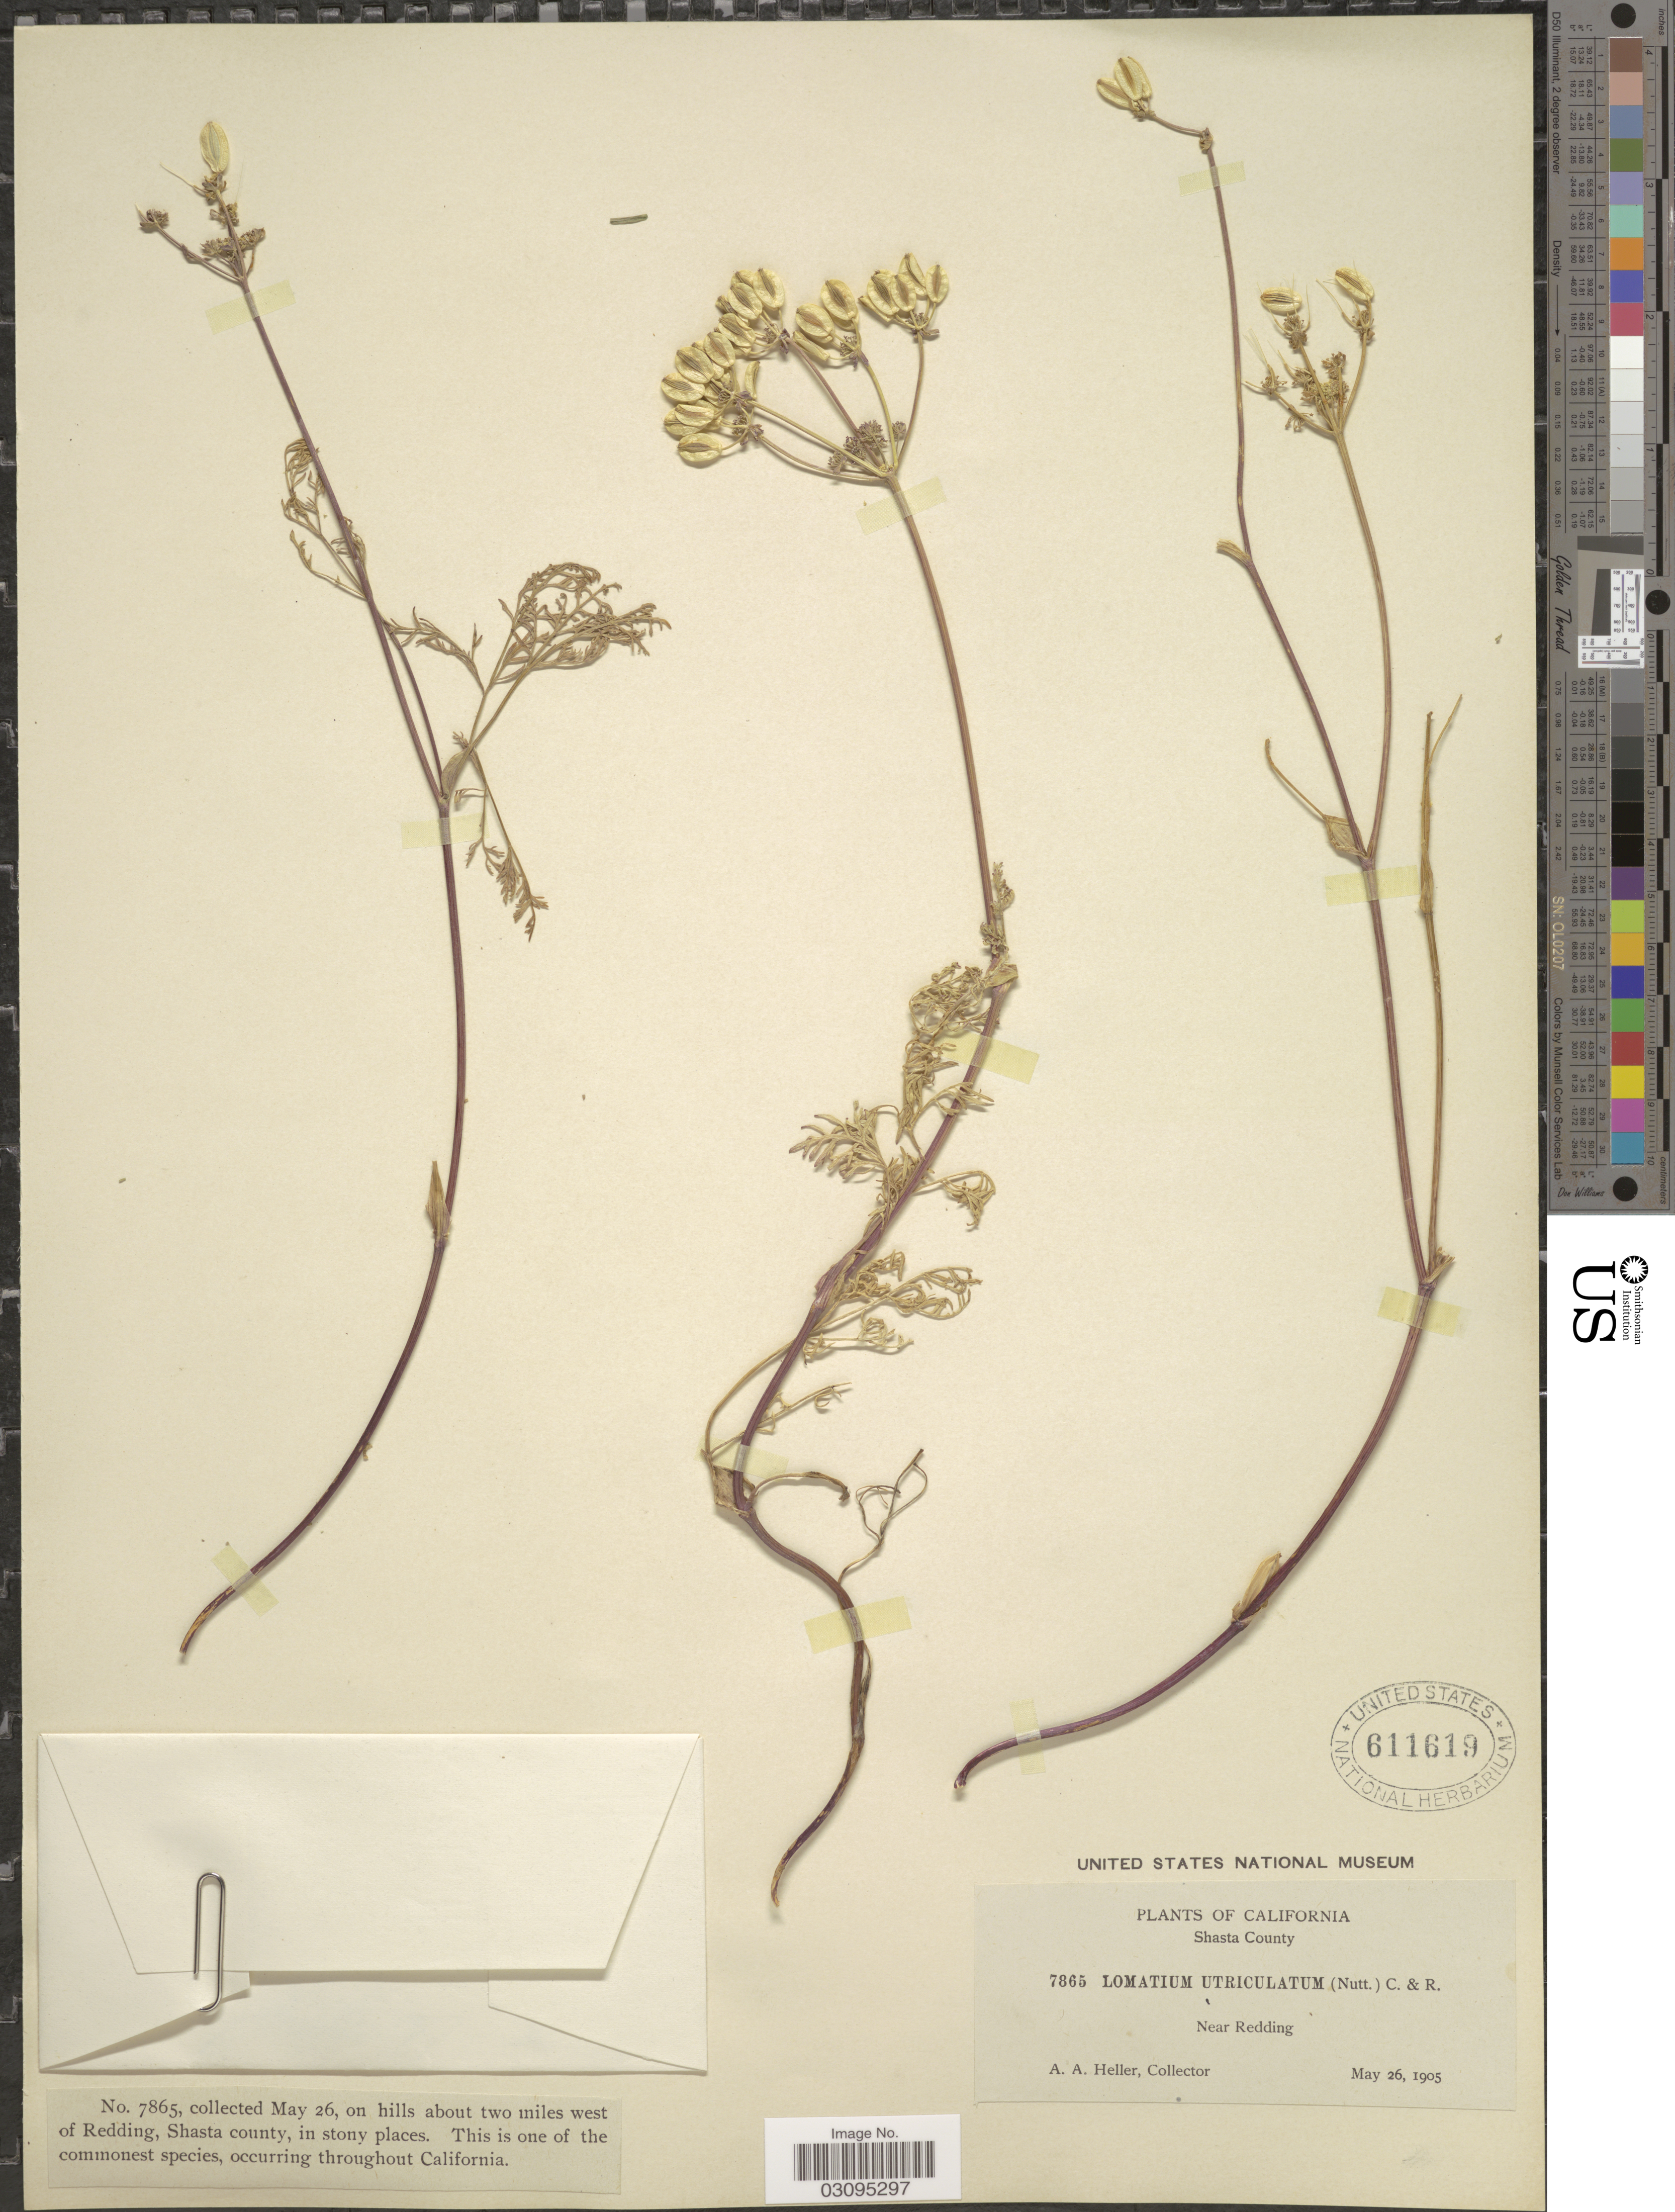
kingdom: Plantae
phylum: Tracheophyta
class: Magnoliopsida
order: Apiales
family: Apiaceae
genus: Lomatium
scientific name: Lomatium utriculatum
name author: (Nutt. ex Torr. & A. Gray) J.M. Coult. & Rose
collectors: A. A. Heller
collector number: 7865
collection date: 1905-05-26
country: United States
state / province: California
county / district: Shasta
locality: Shasta County, Near Redding.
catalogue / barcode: US 611619